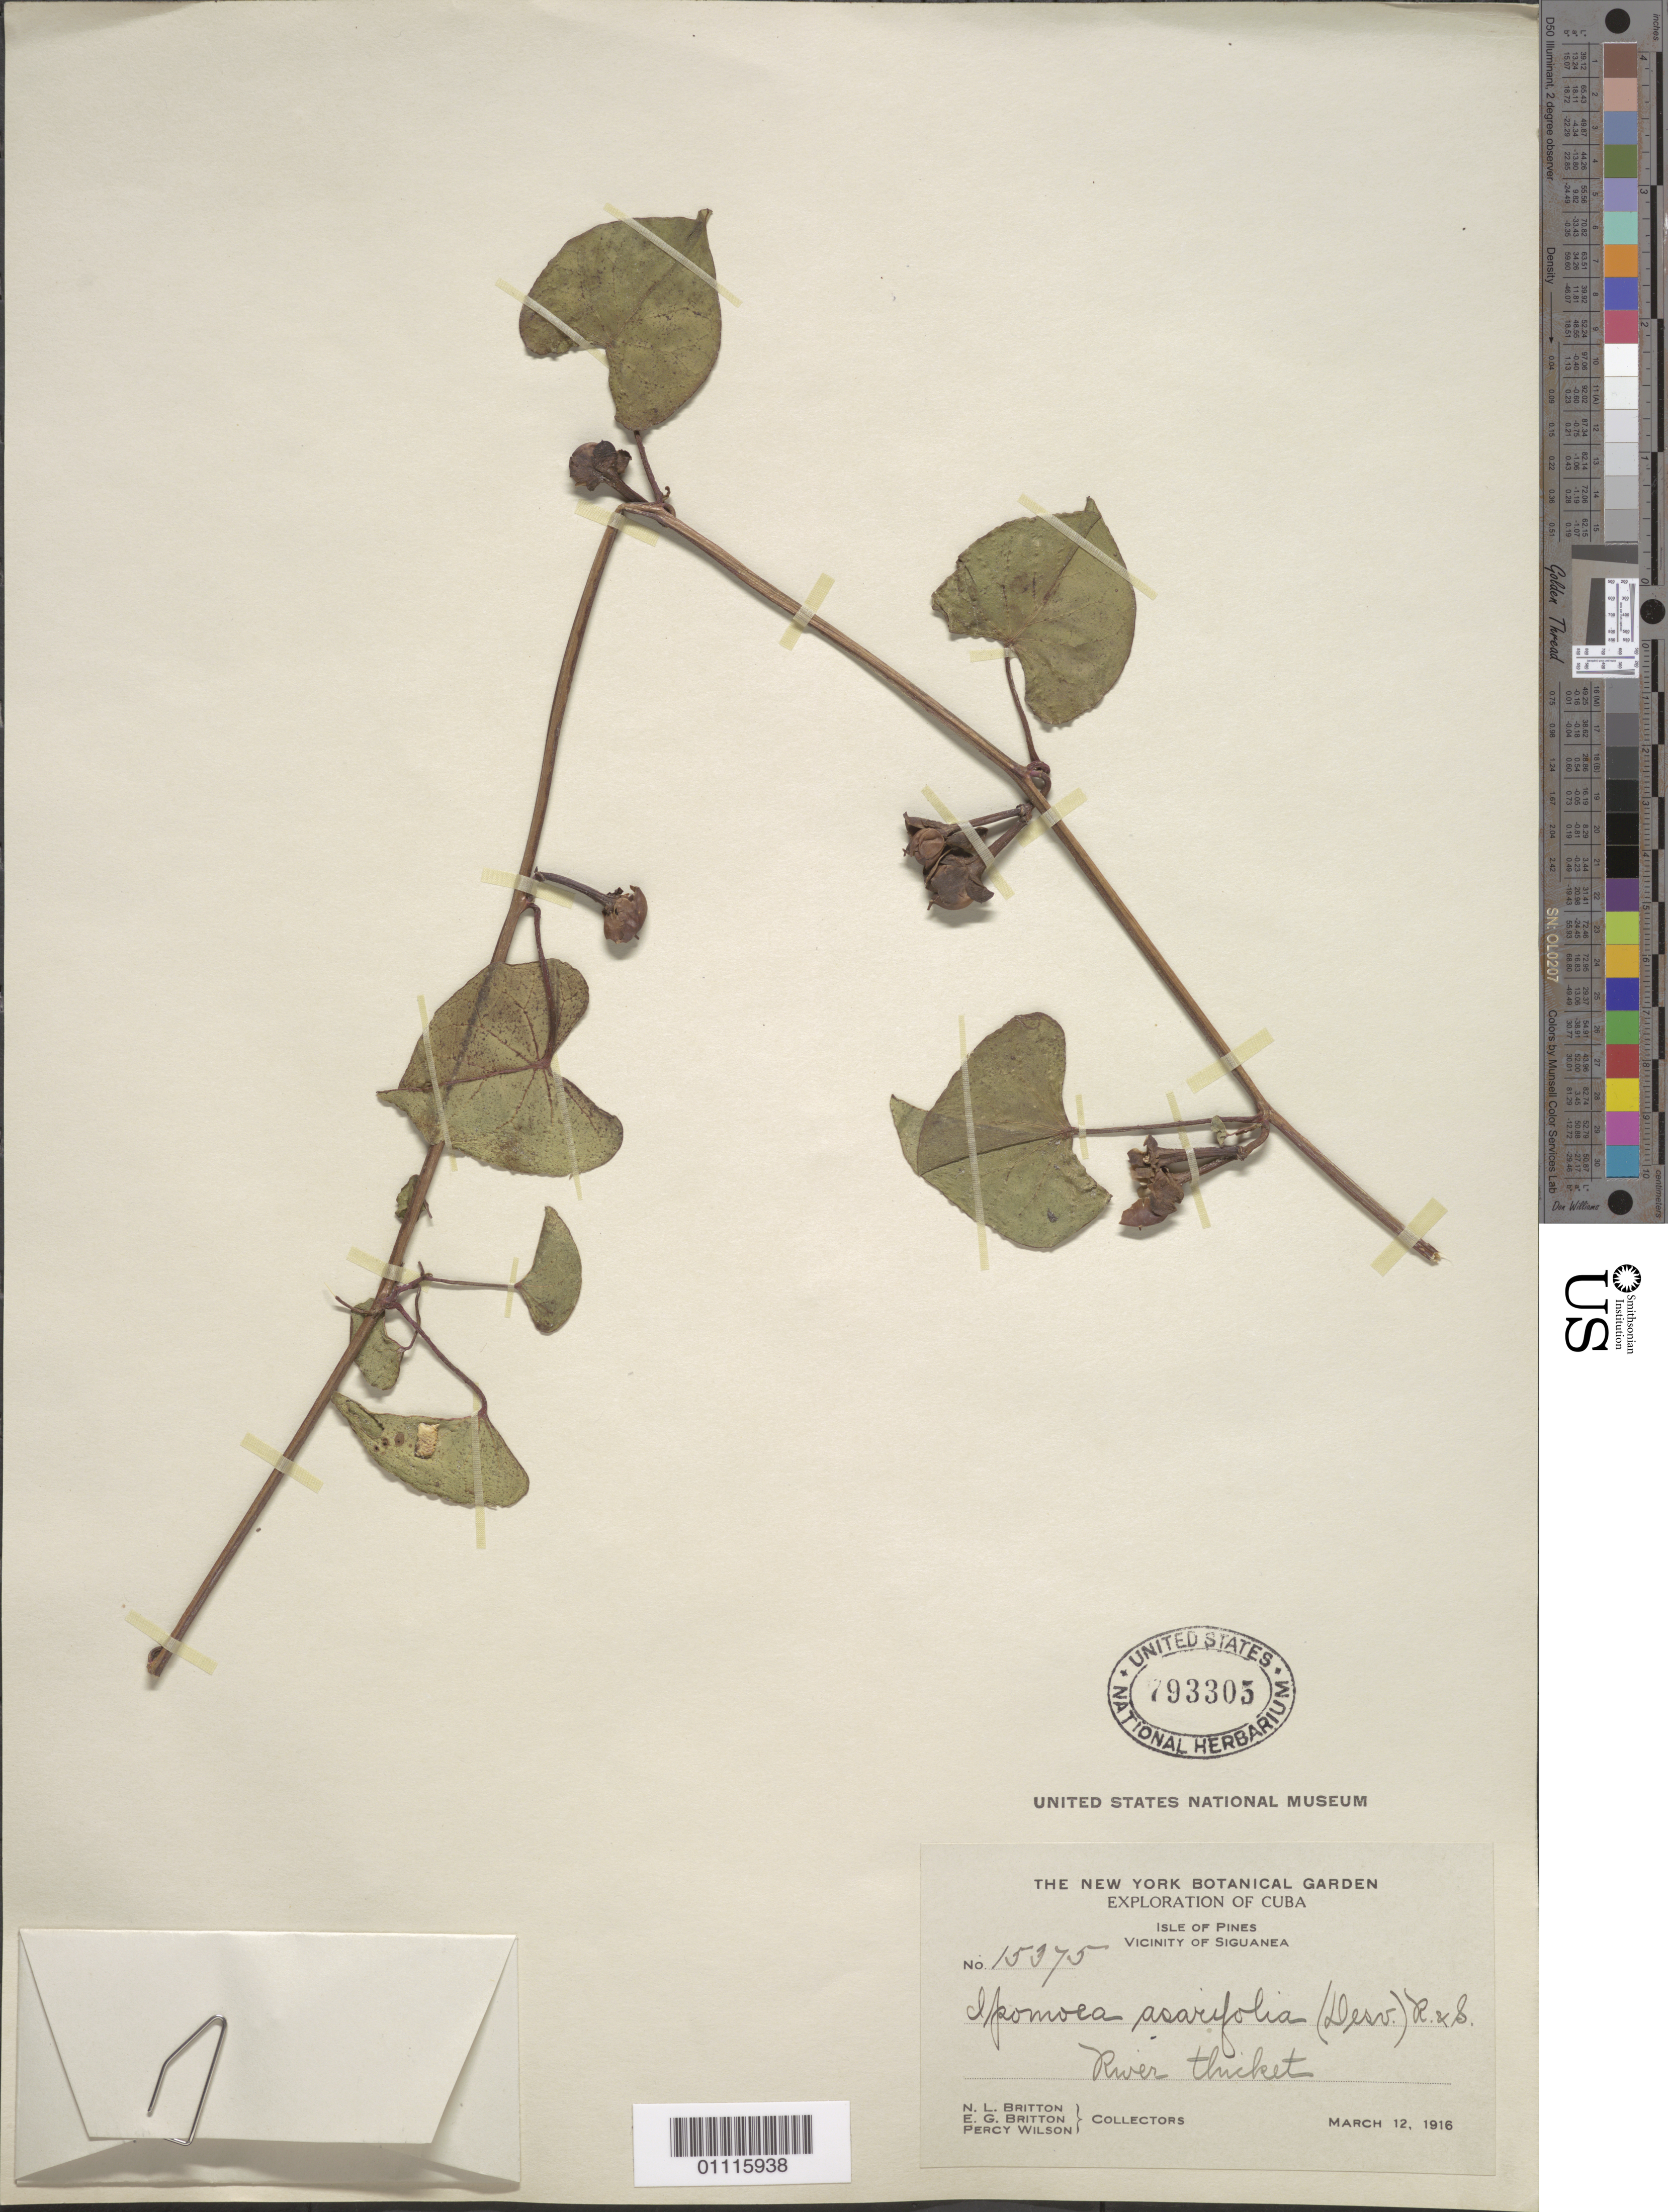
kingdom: Plantae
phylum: Tracheophyta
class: Magnoliopsida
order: Solanales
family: Convolvulaceae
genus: Ipomoea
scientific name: Ipomoea asarifolia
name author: (Desr.) Roem. & Schult.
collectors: N. Britton, N. Britton & P. Wilson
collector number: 15375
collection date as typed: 12 Mar 1916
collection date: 1916-03-12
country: Cuba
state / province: Isla de La Juventud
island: Isla de la Juventud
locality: Vicinity of Siguanea River thicket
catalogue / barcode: US 793305